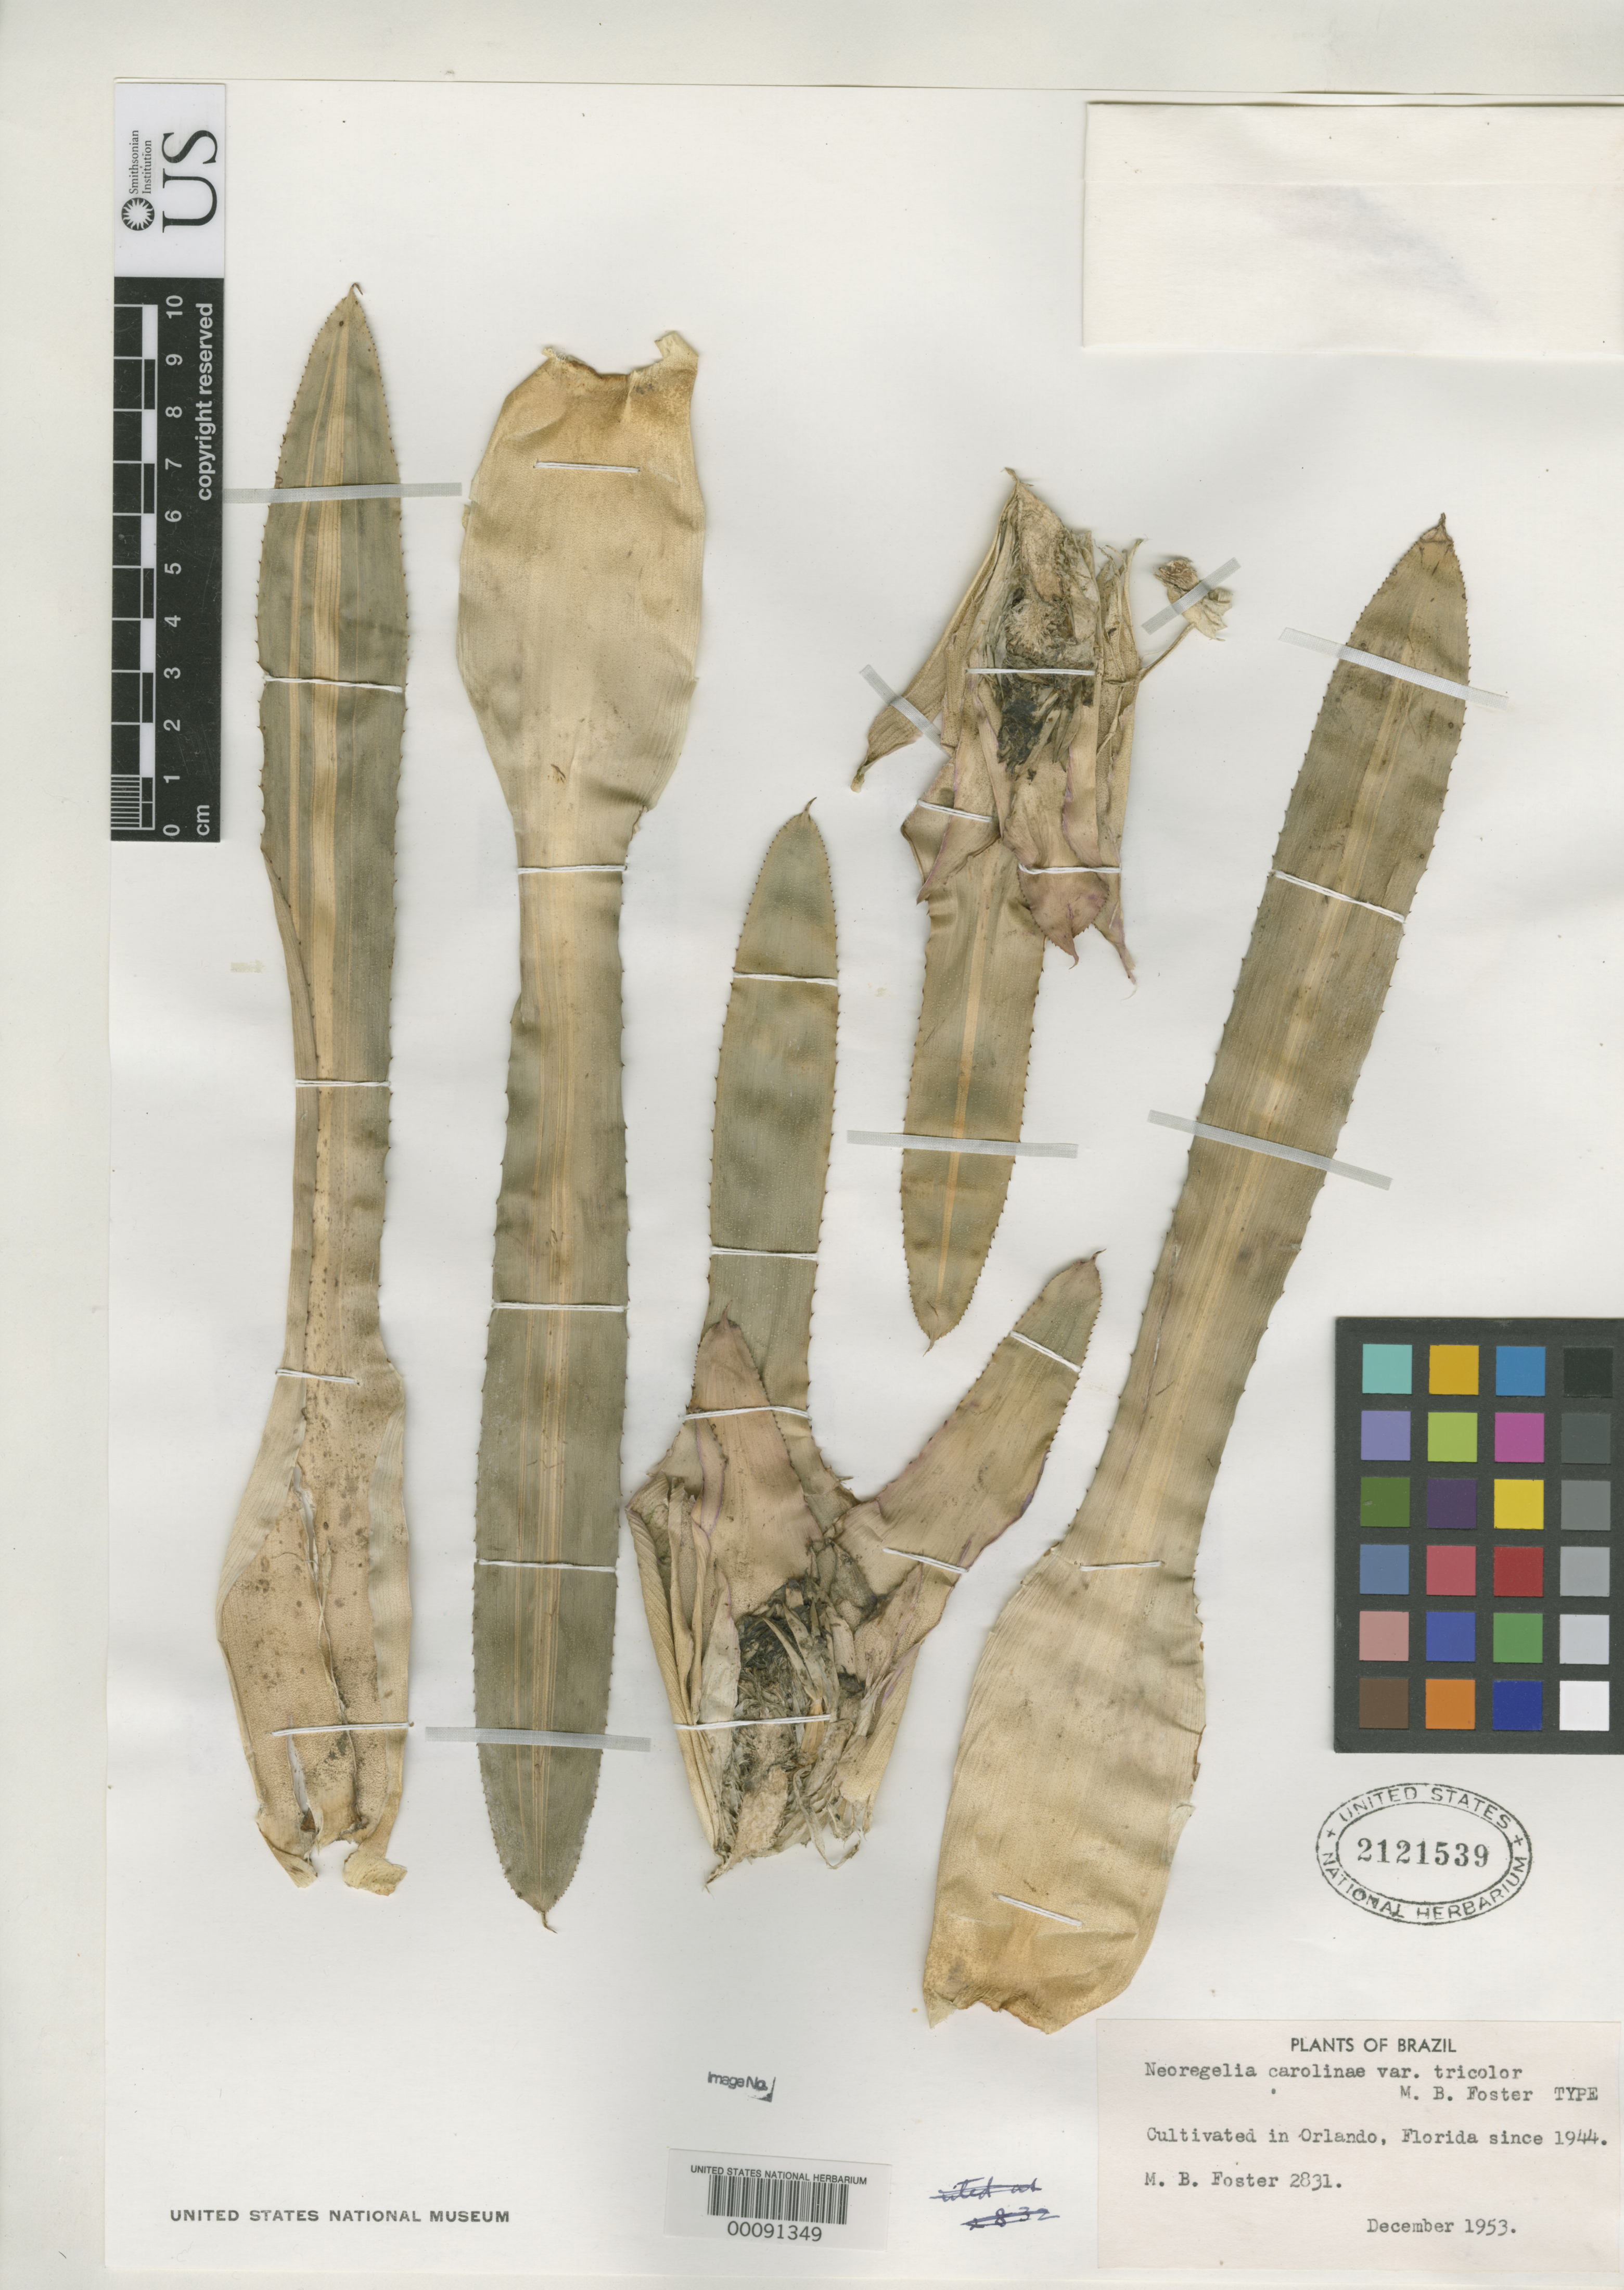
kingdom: Plantae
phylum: Tracheophyta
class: Liliopsida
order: Poales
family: Bromeliaceae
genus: Neoregelia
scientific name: Neoregelia carolinae var. tricolor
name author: M.B. Foster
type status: Holotype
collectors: M. B. Foster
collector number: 2831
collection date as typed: Dec 1953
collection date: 1953-12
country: Brazil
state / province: Minas Gerais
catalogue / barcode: US 2121539